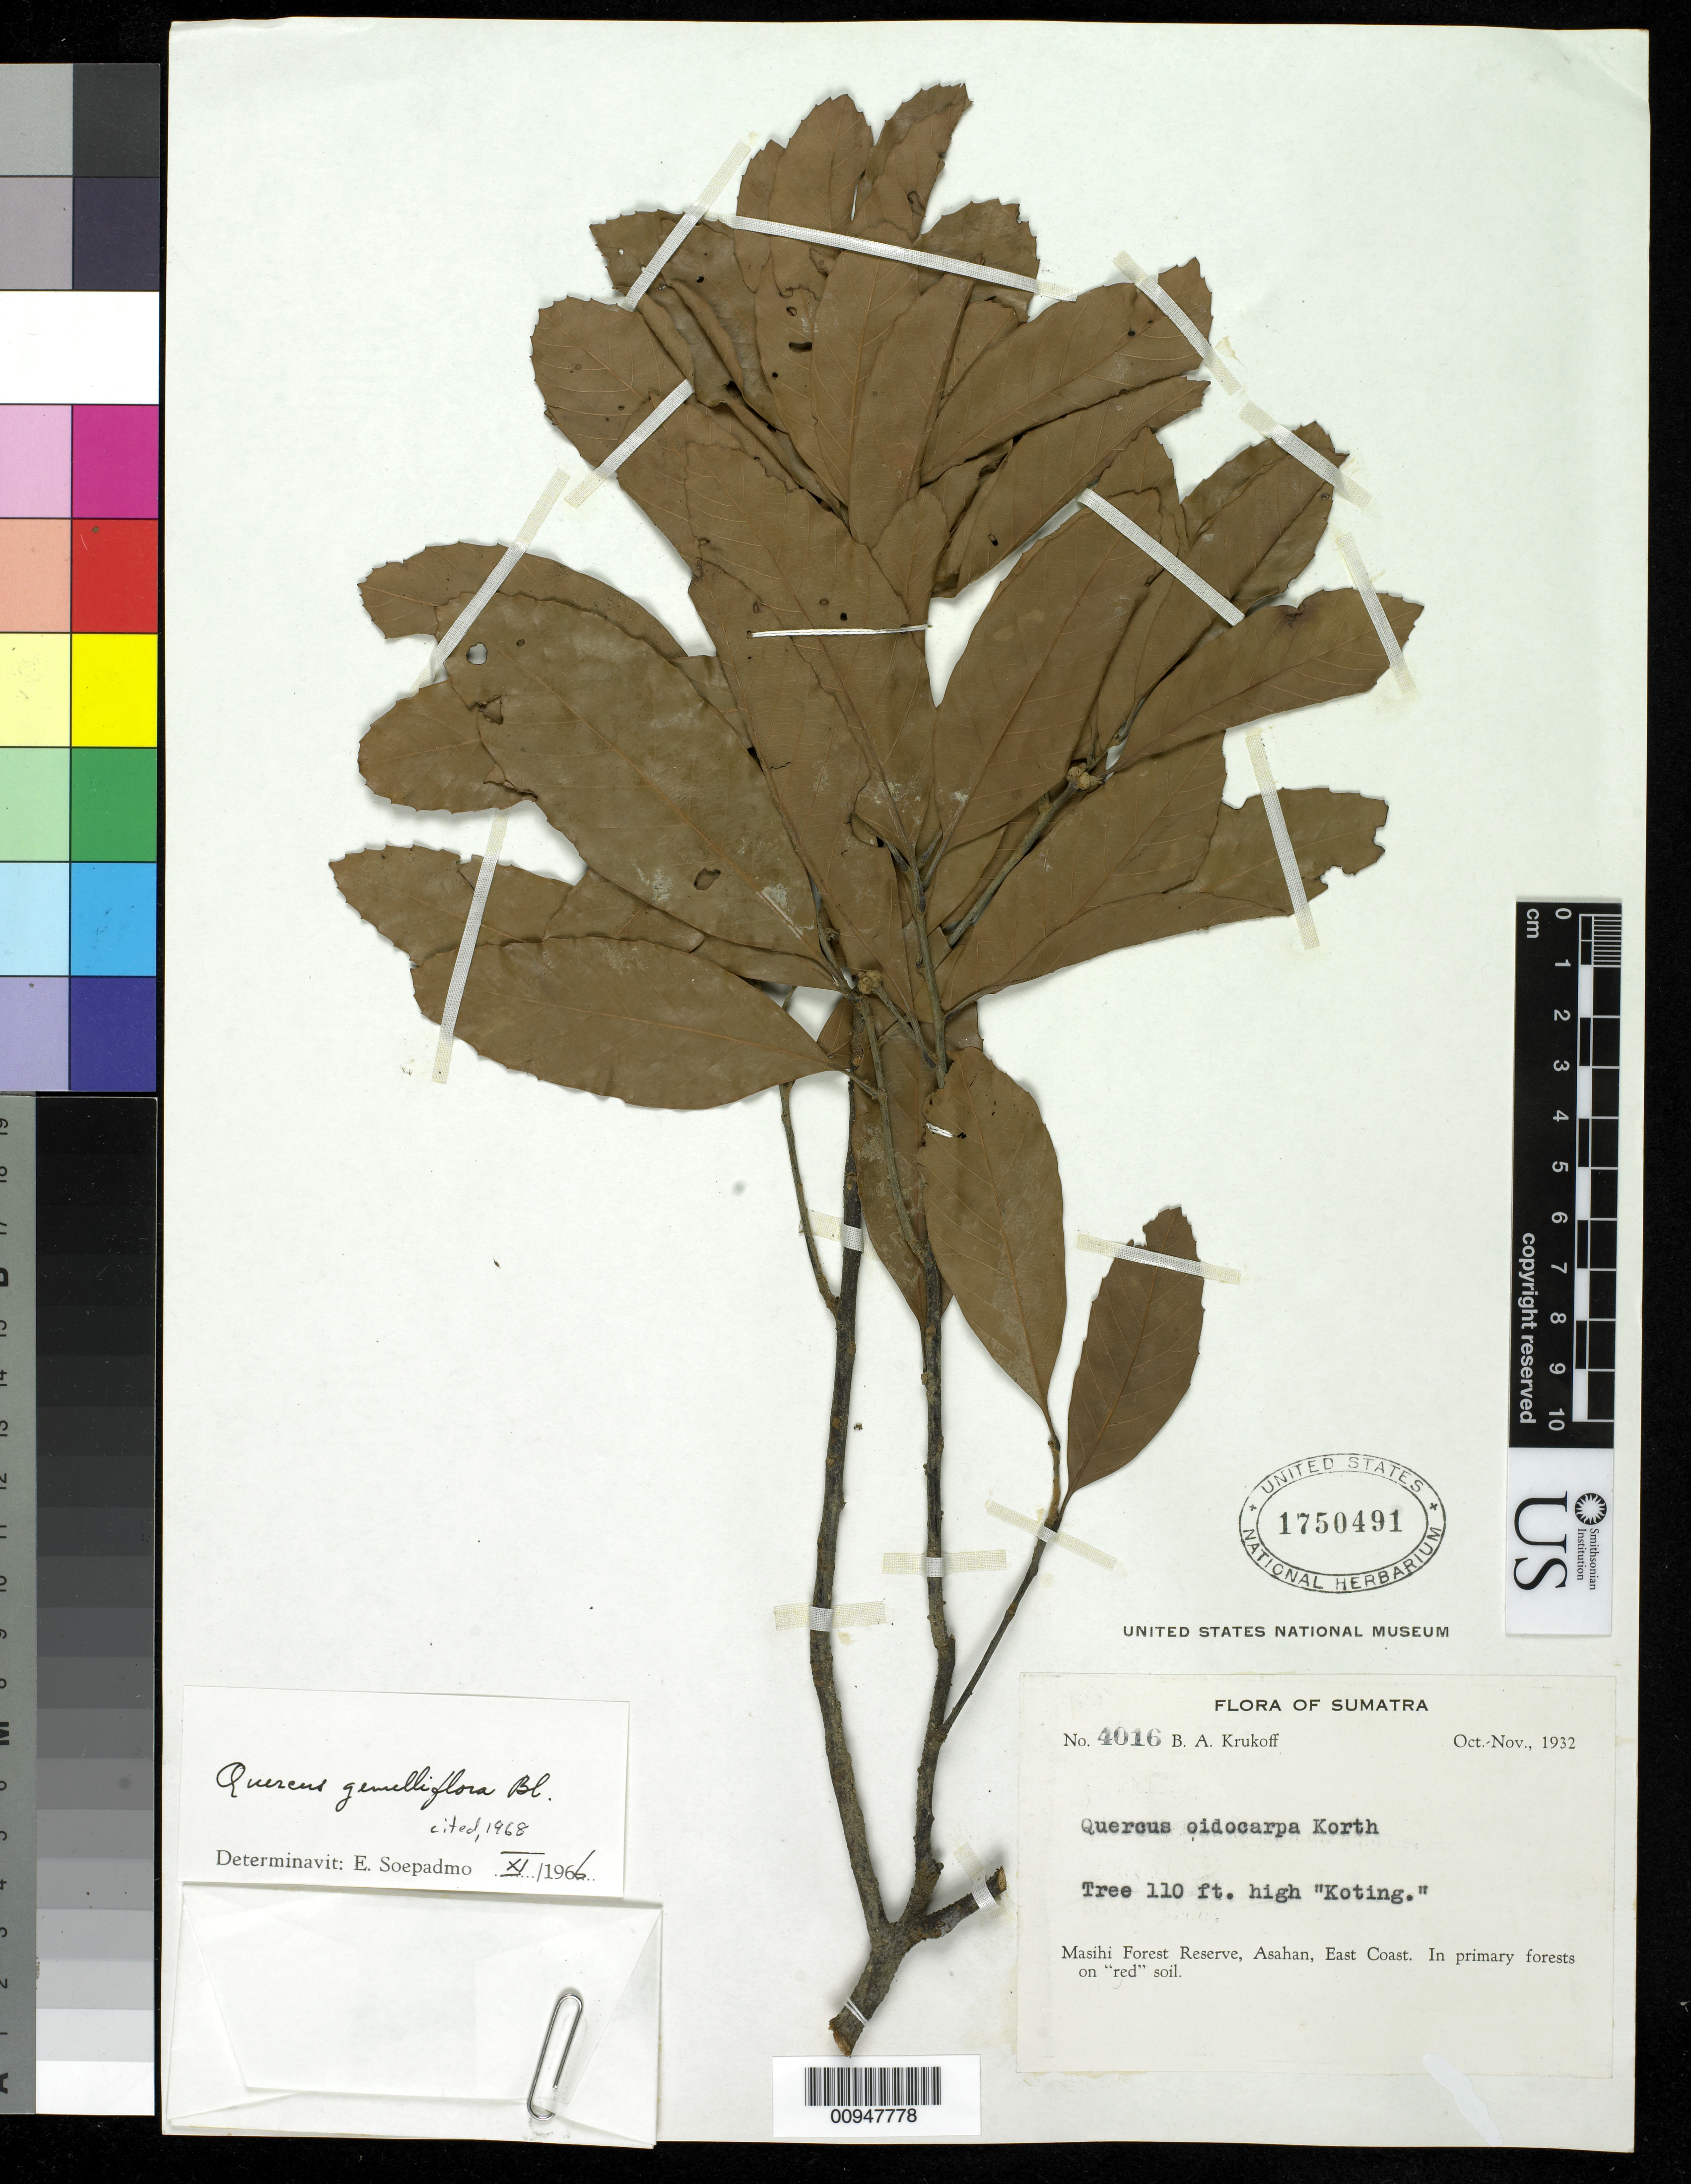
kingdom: Plantae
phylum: Tracheophyta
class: Magnoliopsida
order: Fagales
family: Fagaceae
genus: Quercus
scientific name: Quercus gemelliflora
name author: Blume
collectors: B. A. Krukoff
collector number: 4016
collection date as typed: Oct 1952 to Nov 1952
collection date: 1952-10/1952-11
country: Indonesia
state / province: Sumatra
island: Sumatra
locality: Masihi Forest Reserve, Asahan, East Coast.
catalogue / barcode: US 1750491